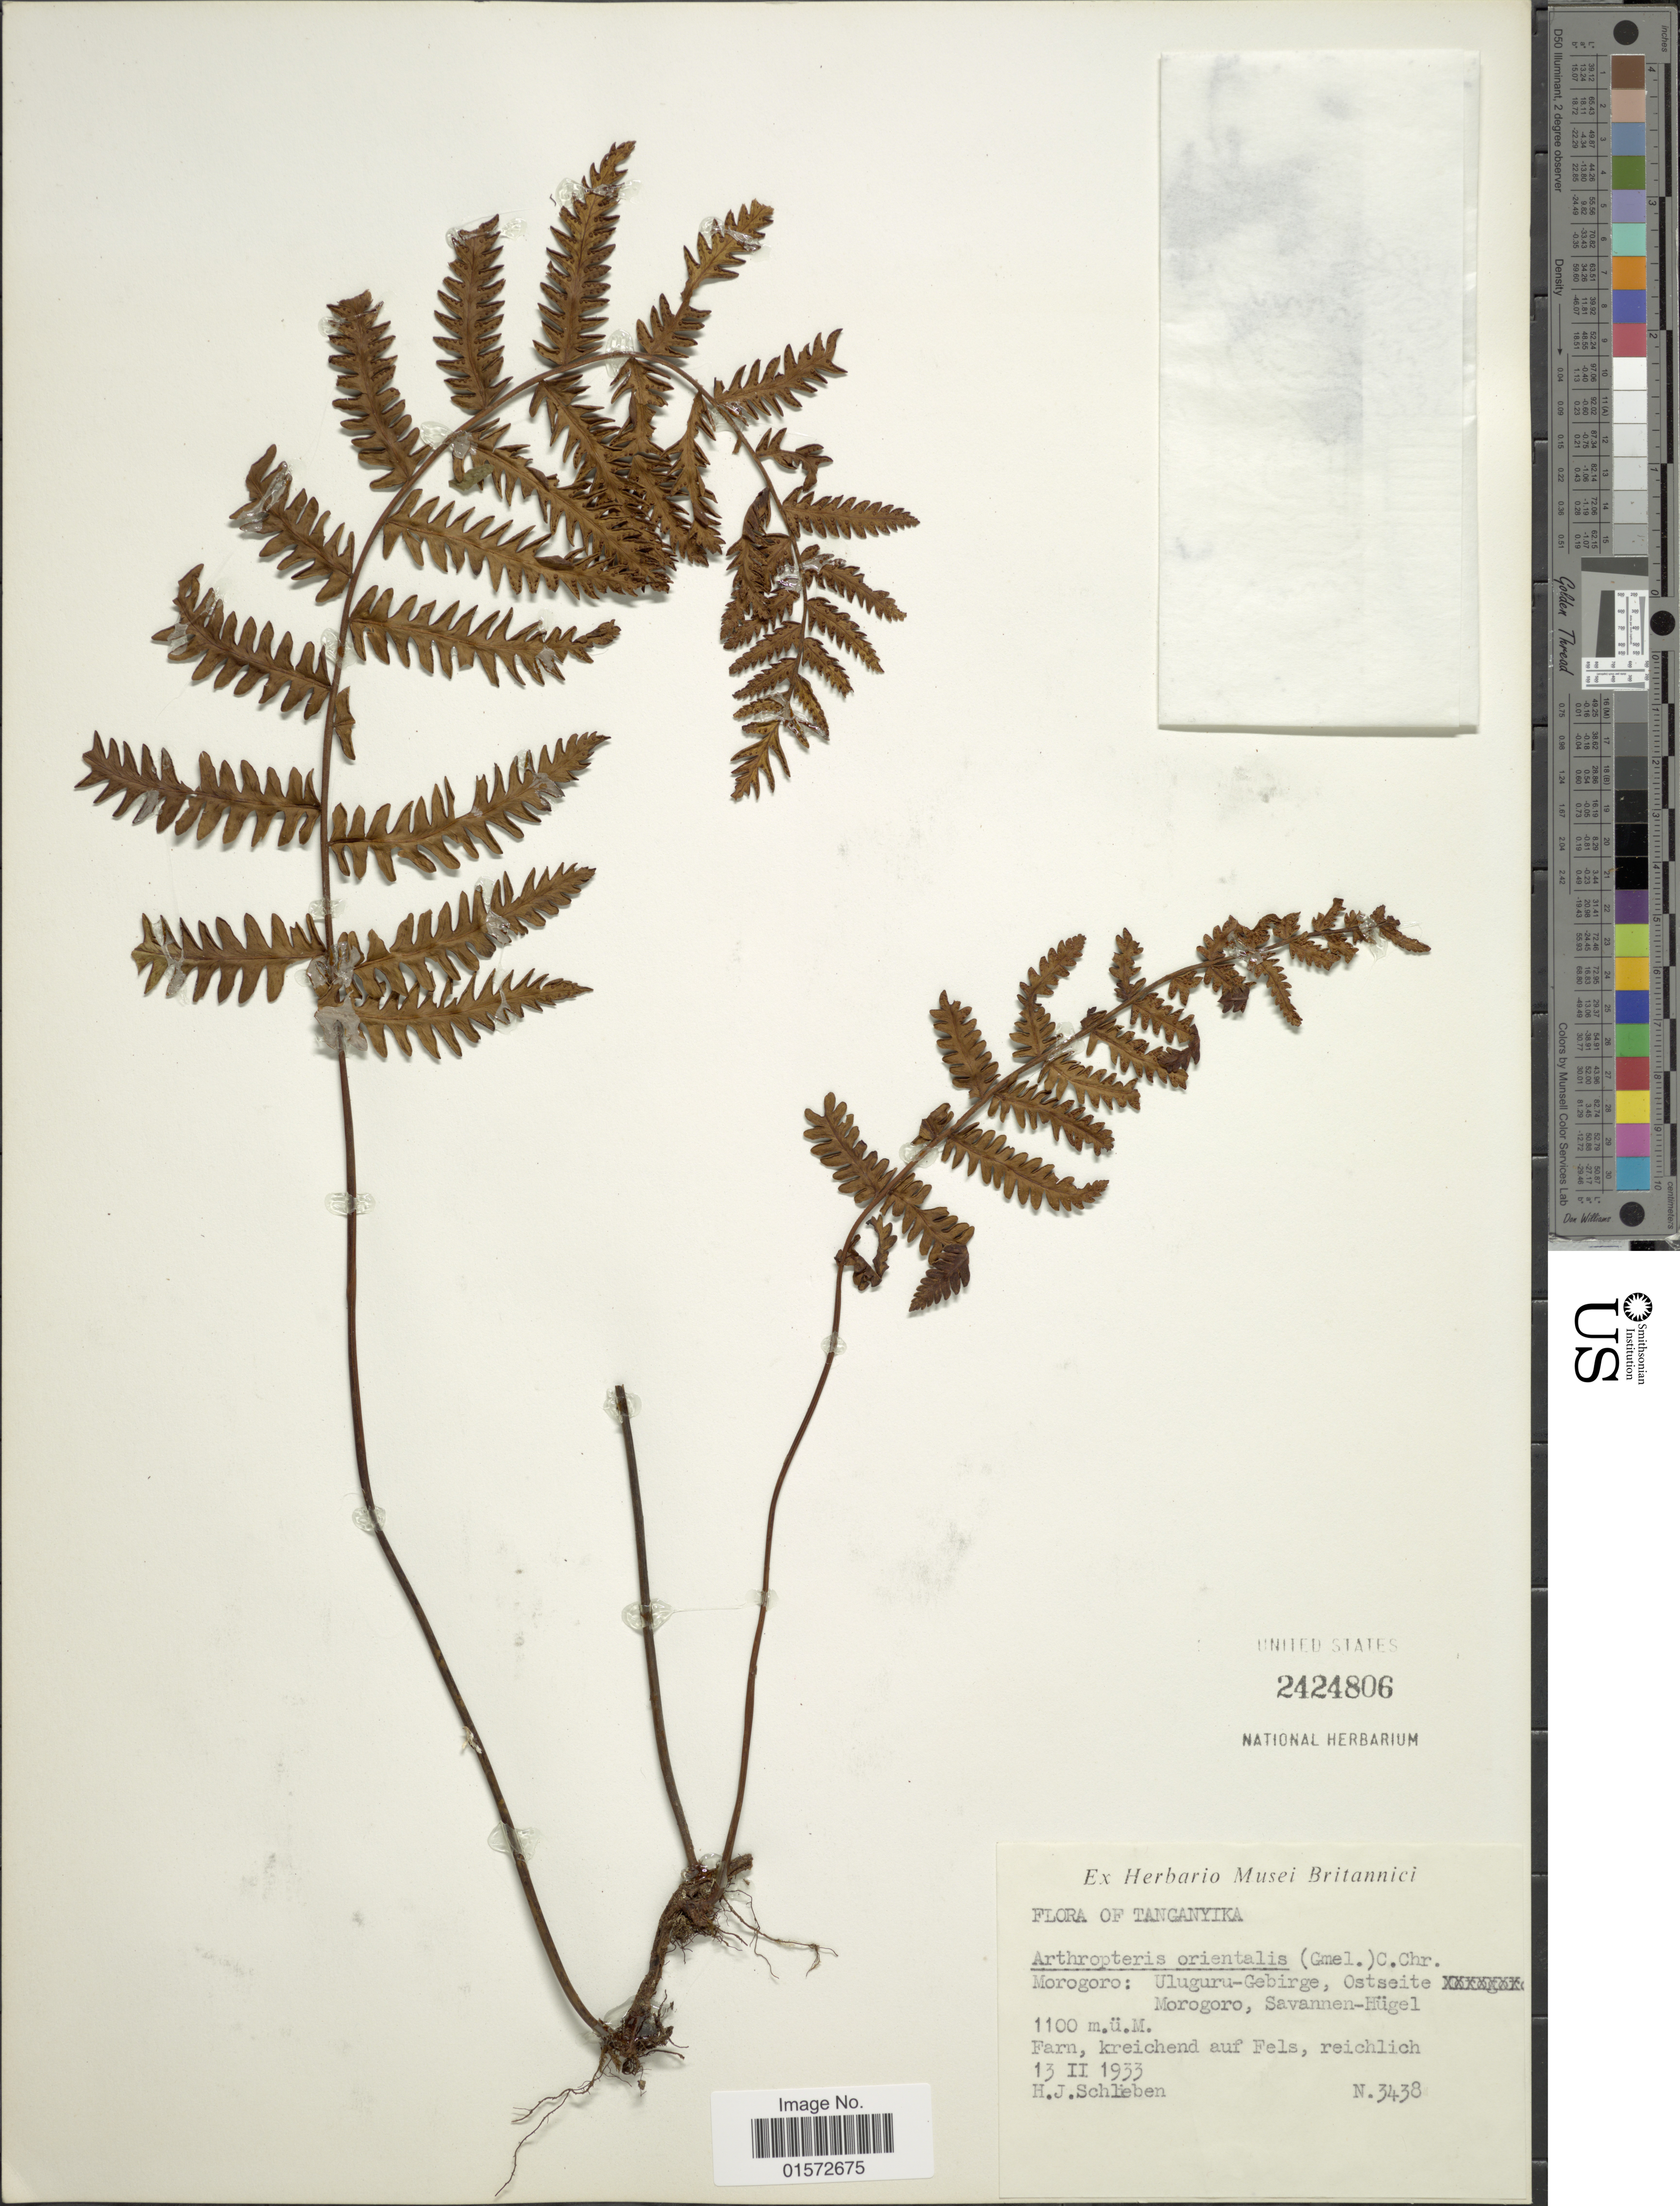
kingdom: Plantae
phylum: Tracheophyta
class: Polypodiopsida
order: Polypodiales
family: Tectariaceae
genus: Arthropteris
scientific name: Arthropteris orientalis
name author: (J.F. Gmel.) Posth.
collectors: H. Schleben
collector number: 3438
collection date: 1933-02-13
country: Tanzania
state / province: Morogoro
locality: Tanganyika: Morogoro: Uluguru-Gebirge, Osteite Morogoro, savannenHügel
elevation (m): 1100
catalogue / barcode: US 2424806